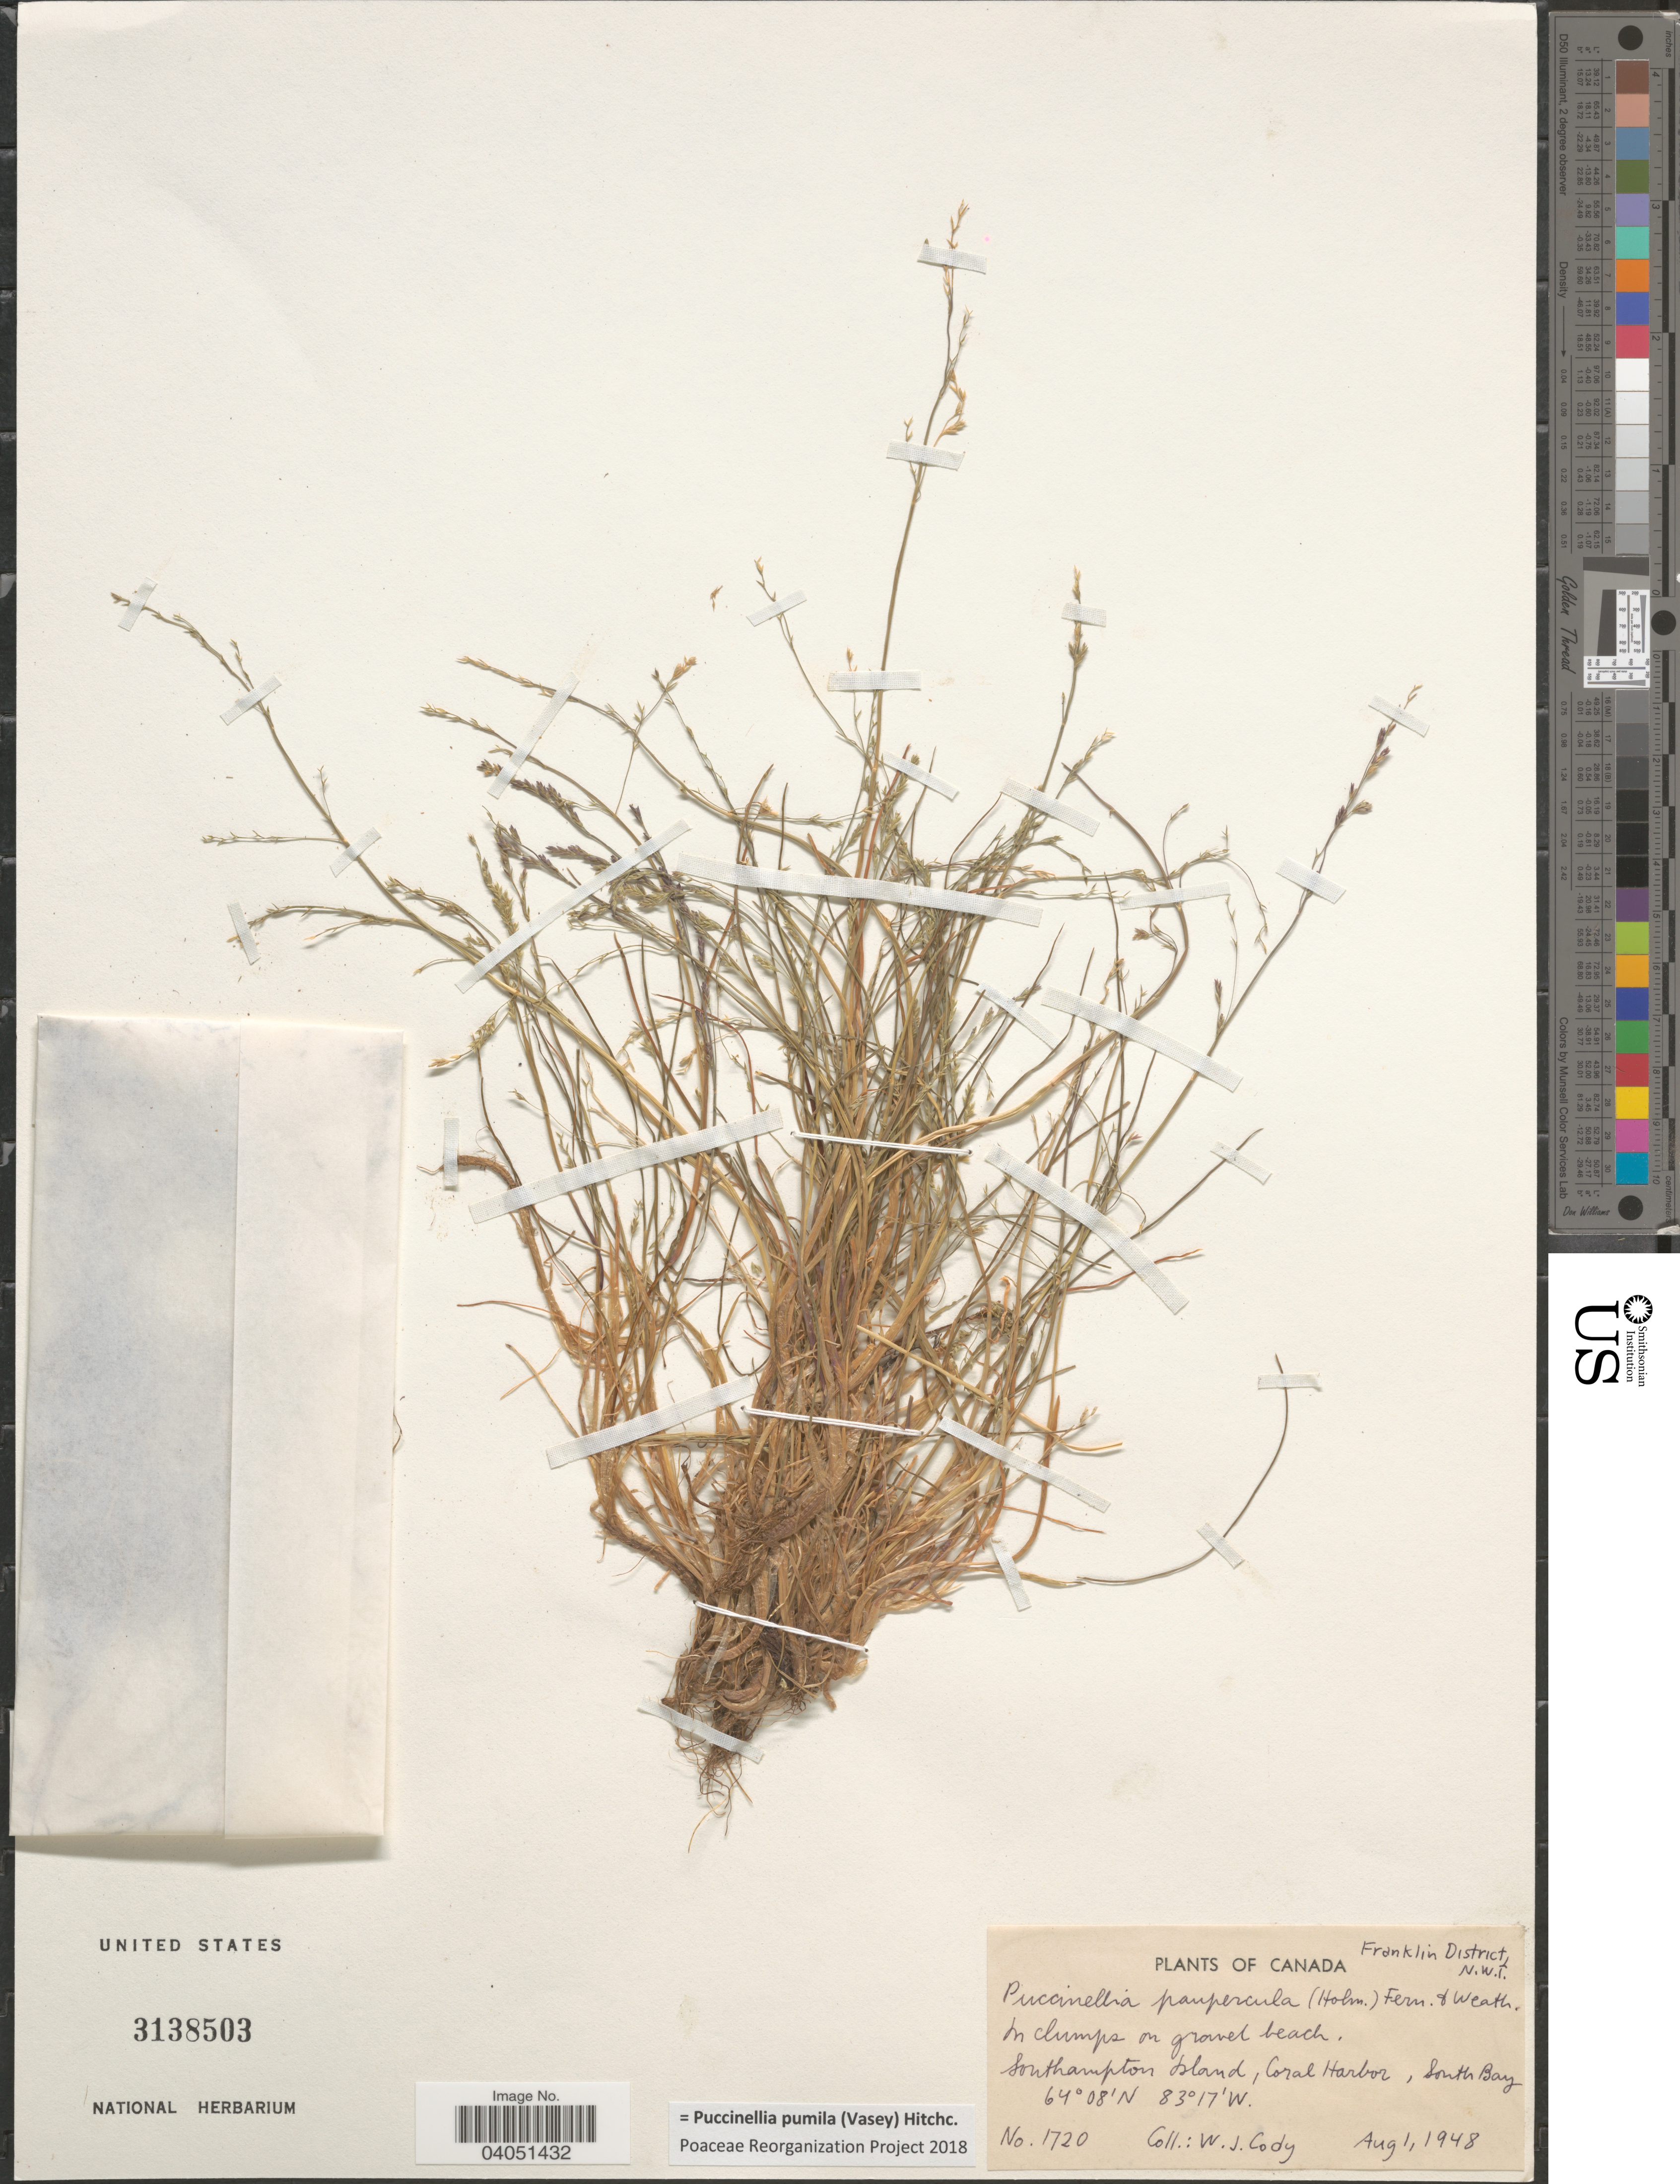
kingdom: Plantae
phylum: Tracheophyta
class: Liliopsida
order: Poales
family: Poaceae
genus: Puccinellia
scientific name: Puccinellia pumila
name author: (Vasey) Hitchc.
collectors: W. Cody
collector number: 1720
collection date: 1948-08-01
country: Canada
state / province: Northwest Territories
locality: Franklin District. Southampton Island, Coral Harbor, South Bay.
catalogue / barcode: US 3138503